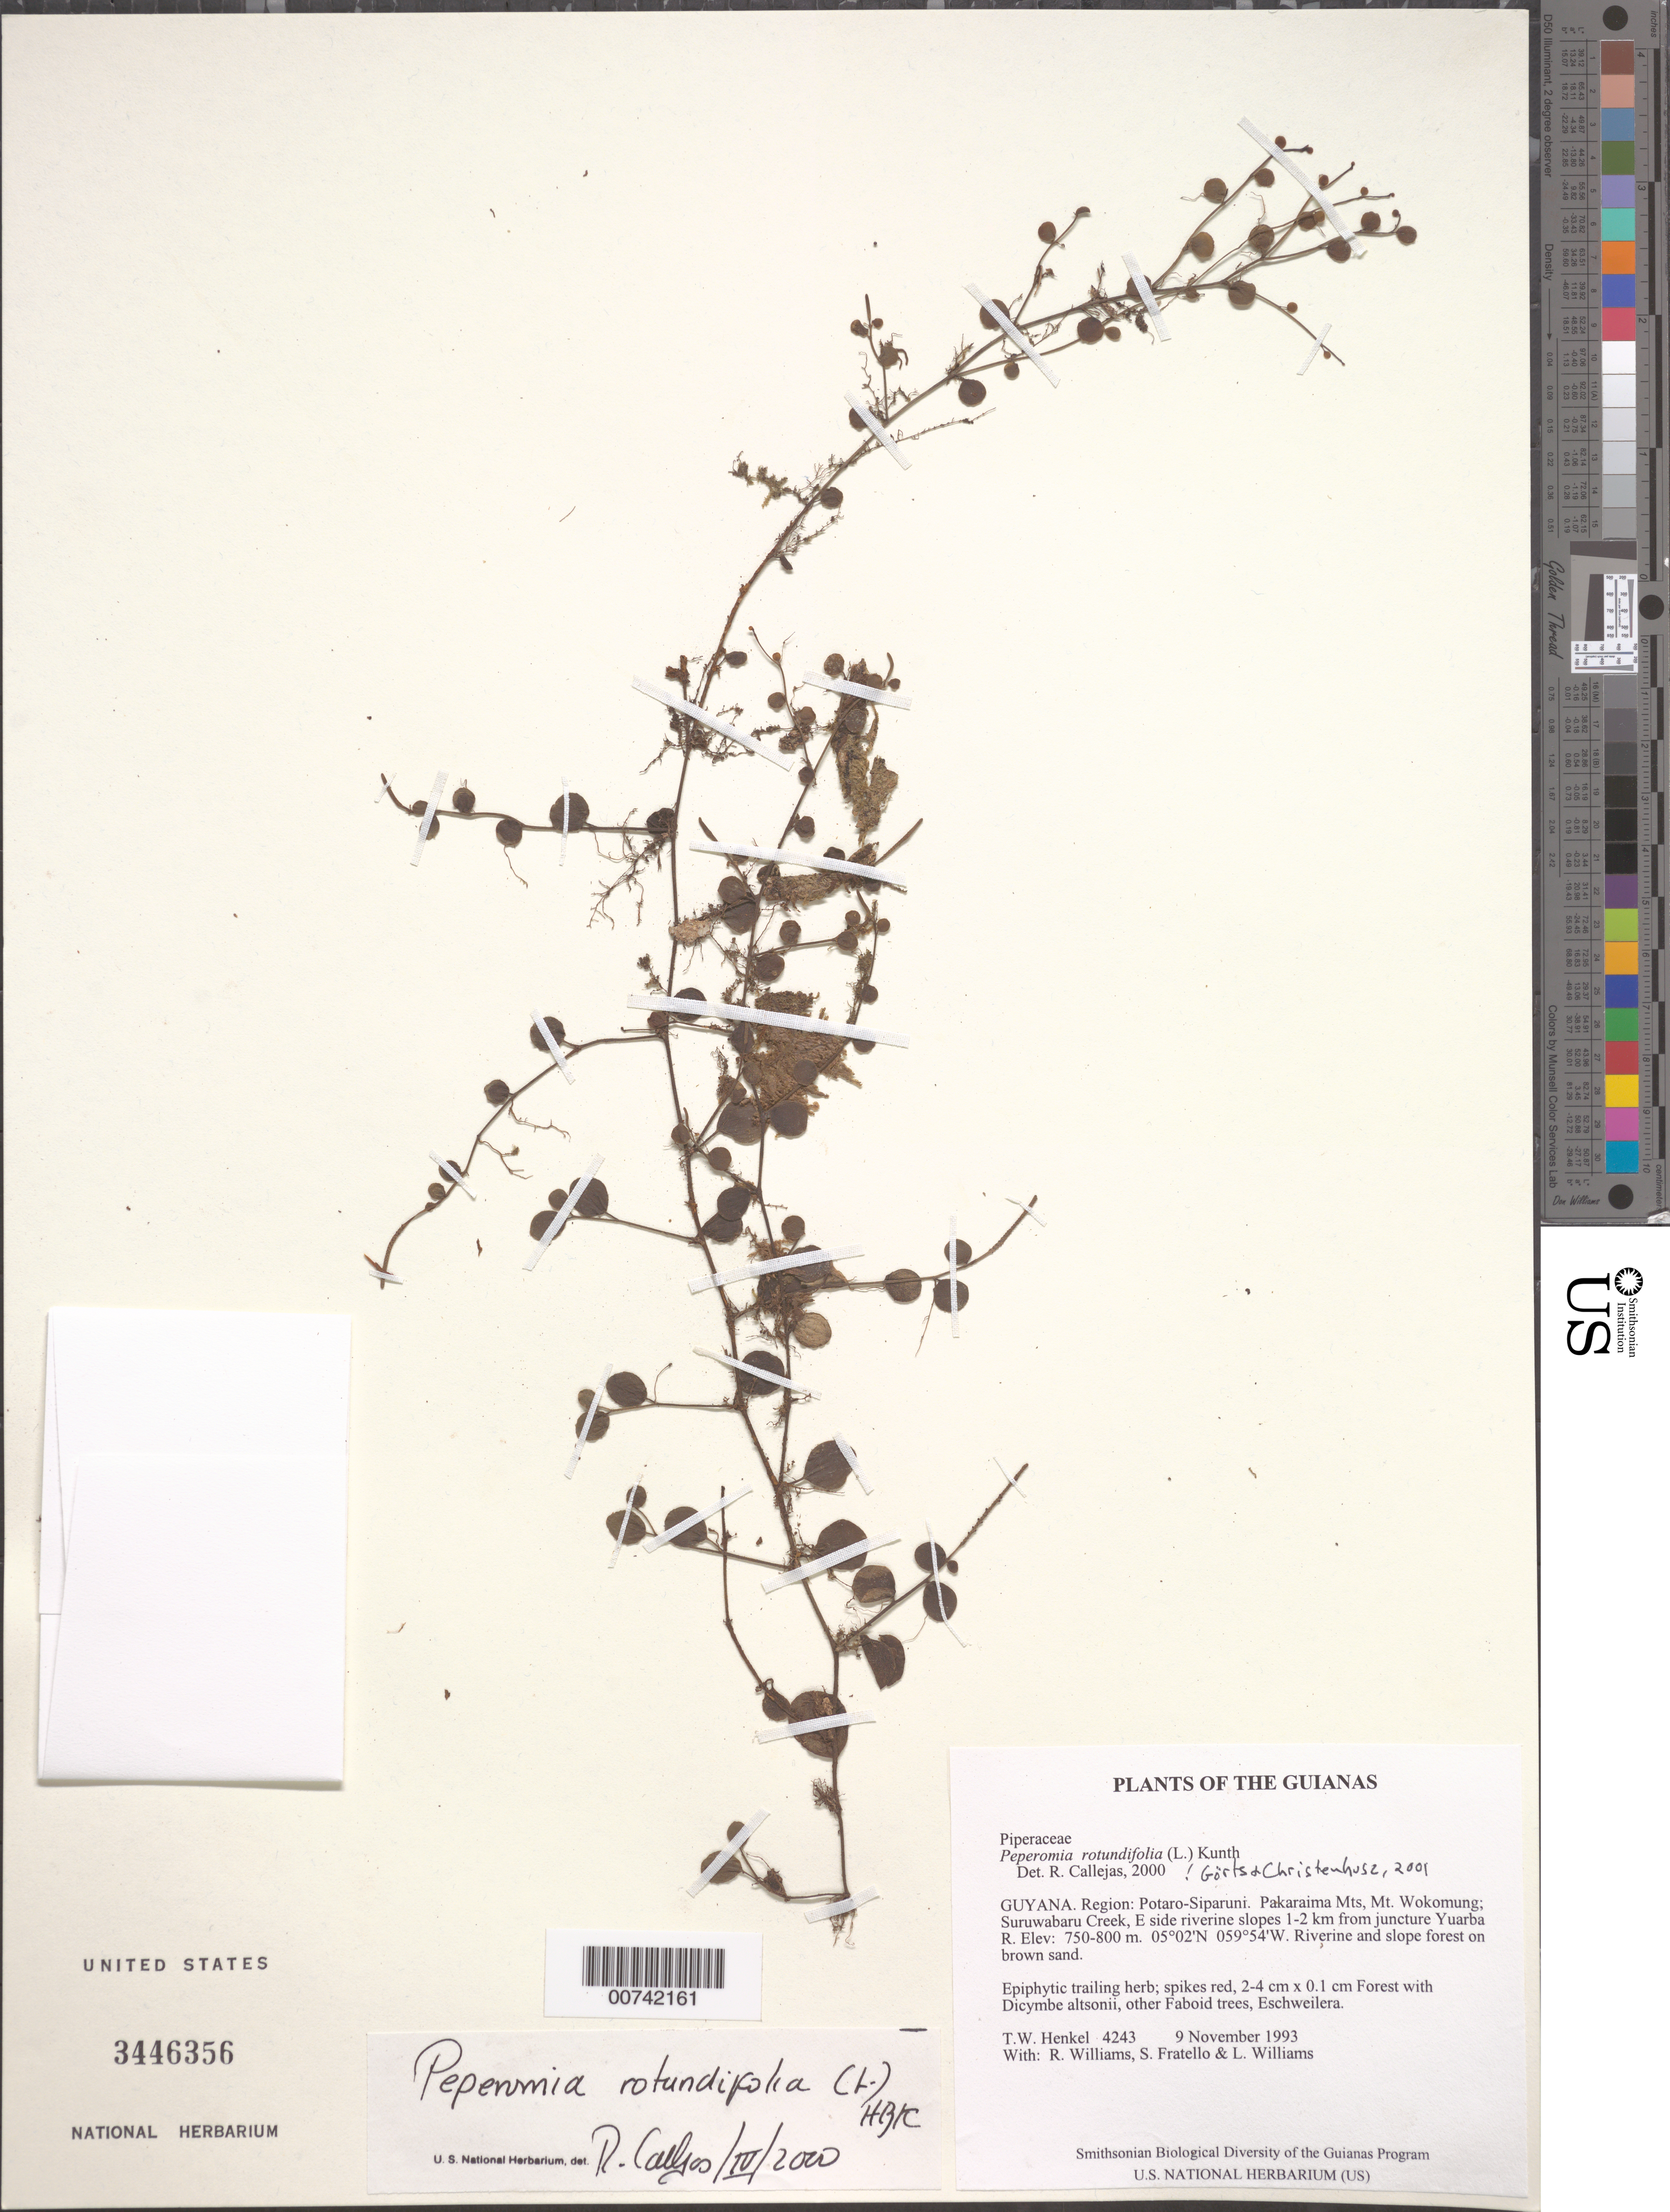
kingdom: Plantae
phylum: Tracheophyta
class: Magnoliopsida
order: Piperales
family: Piperaceae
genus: Peperomia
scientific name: Peperomia rotundifolia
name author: (L.) Kunth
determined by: Görts-van Rijn, A. R.; Christenhusz, M. J.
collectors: T. Henkel, R. Williams, S. Fratello & L. Williams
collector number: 4243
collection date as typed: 9 November 1993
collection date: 1993-11-09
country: Guyana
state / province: Potaro-Siparuni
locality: Pakaraima Mts, Mt. Wokomung; Suruwabaru Creek, E side riverine slopes 1-2 km from juncture Yuarba R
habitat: Riverine and slope forest on brown sand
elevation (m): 750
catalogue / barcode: US 3446356